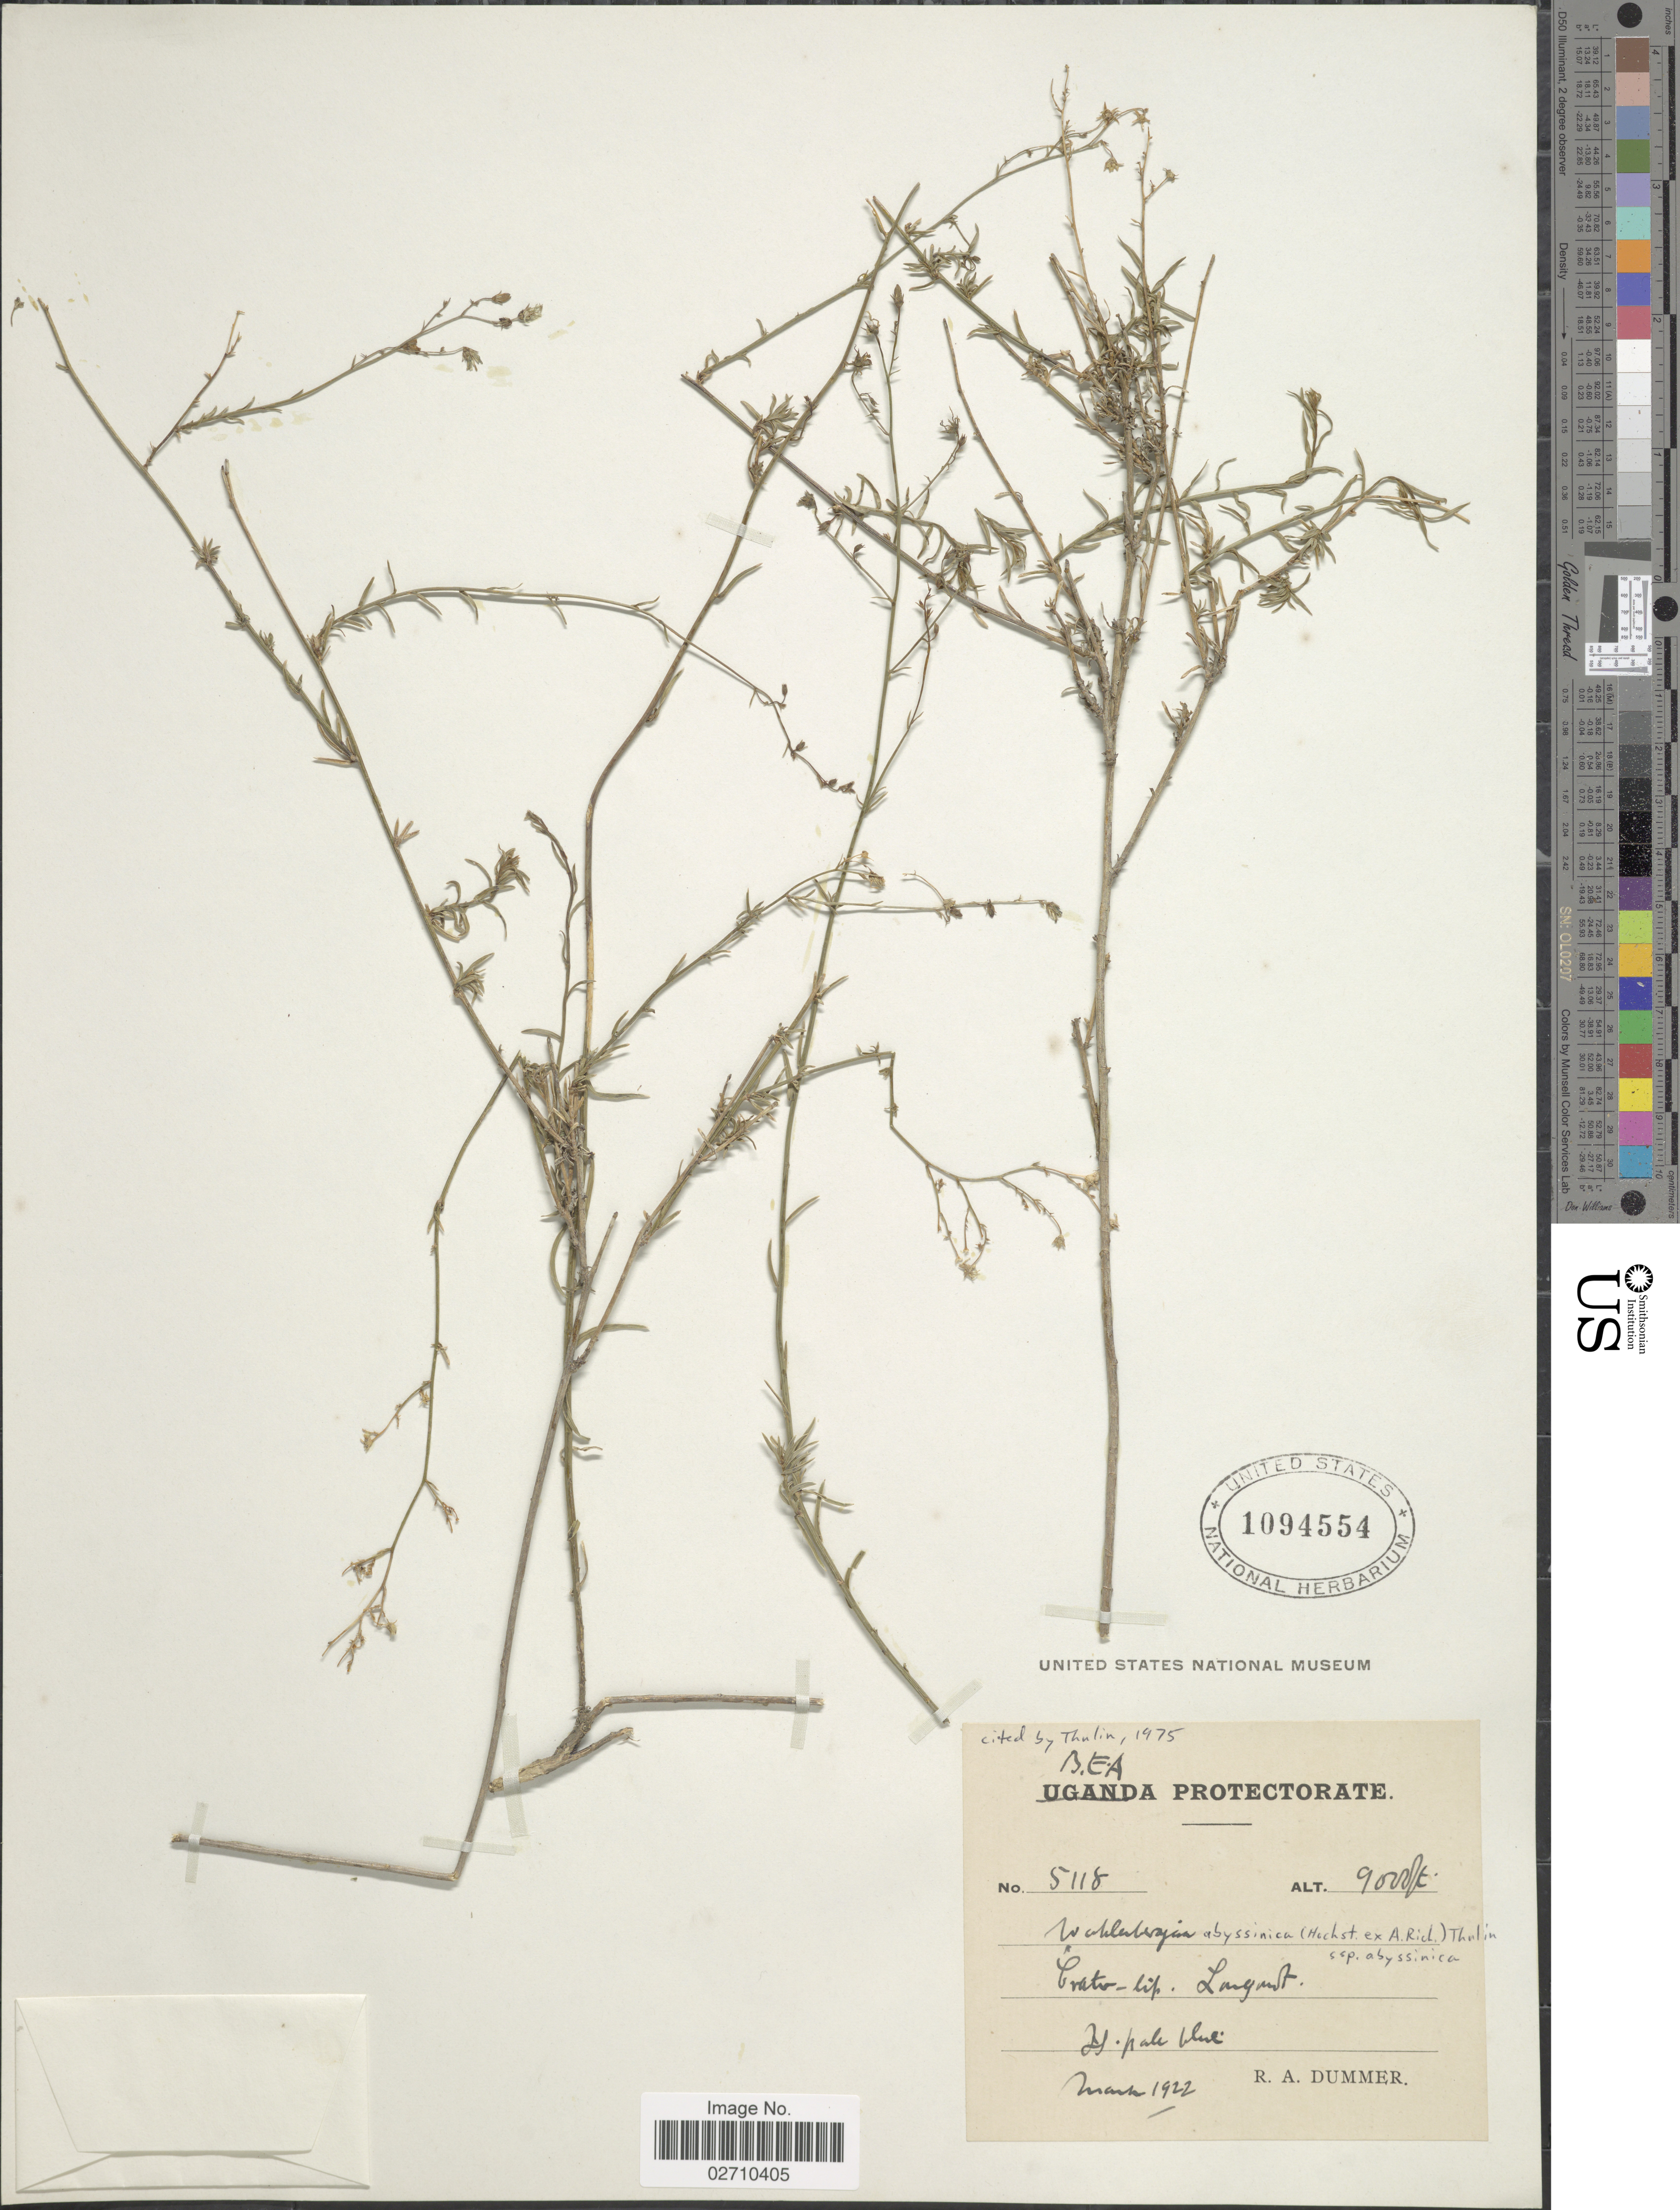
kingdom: Plantae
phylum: Tracheophyta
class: Magnoliopsida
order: Asterales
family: Campanulaceae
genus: Wahlenbergia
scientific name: Wahlenbergia abyssinica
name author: (Hochst. ex A. Rich.) Thulin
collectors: R. Dümmer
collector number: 5118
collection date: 1922-03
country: Kenya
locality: B.E.A. Protectorate. Crater-lip. Lanymont [interpreted]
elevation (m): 2743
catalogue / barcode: US 1094554